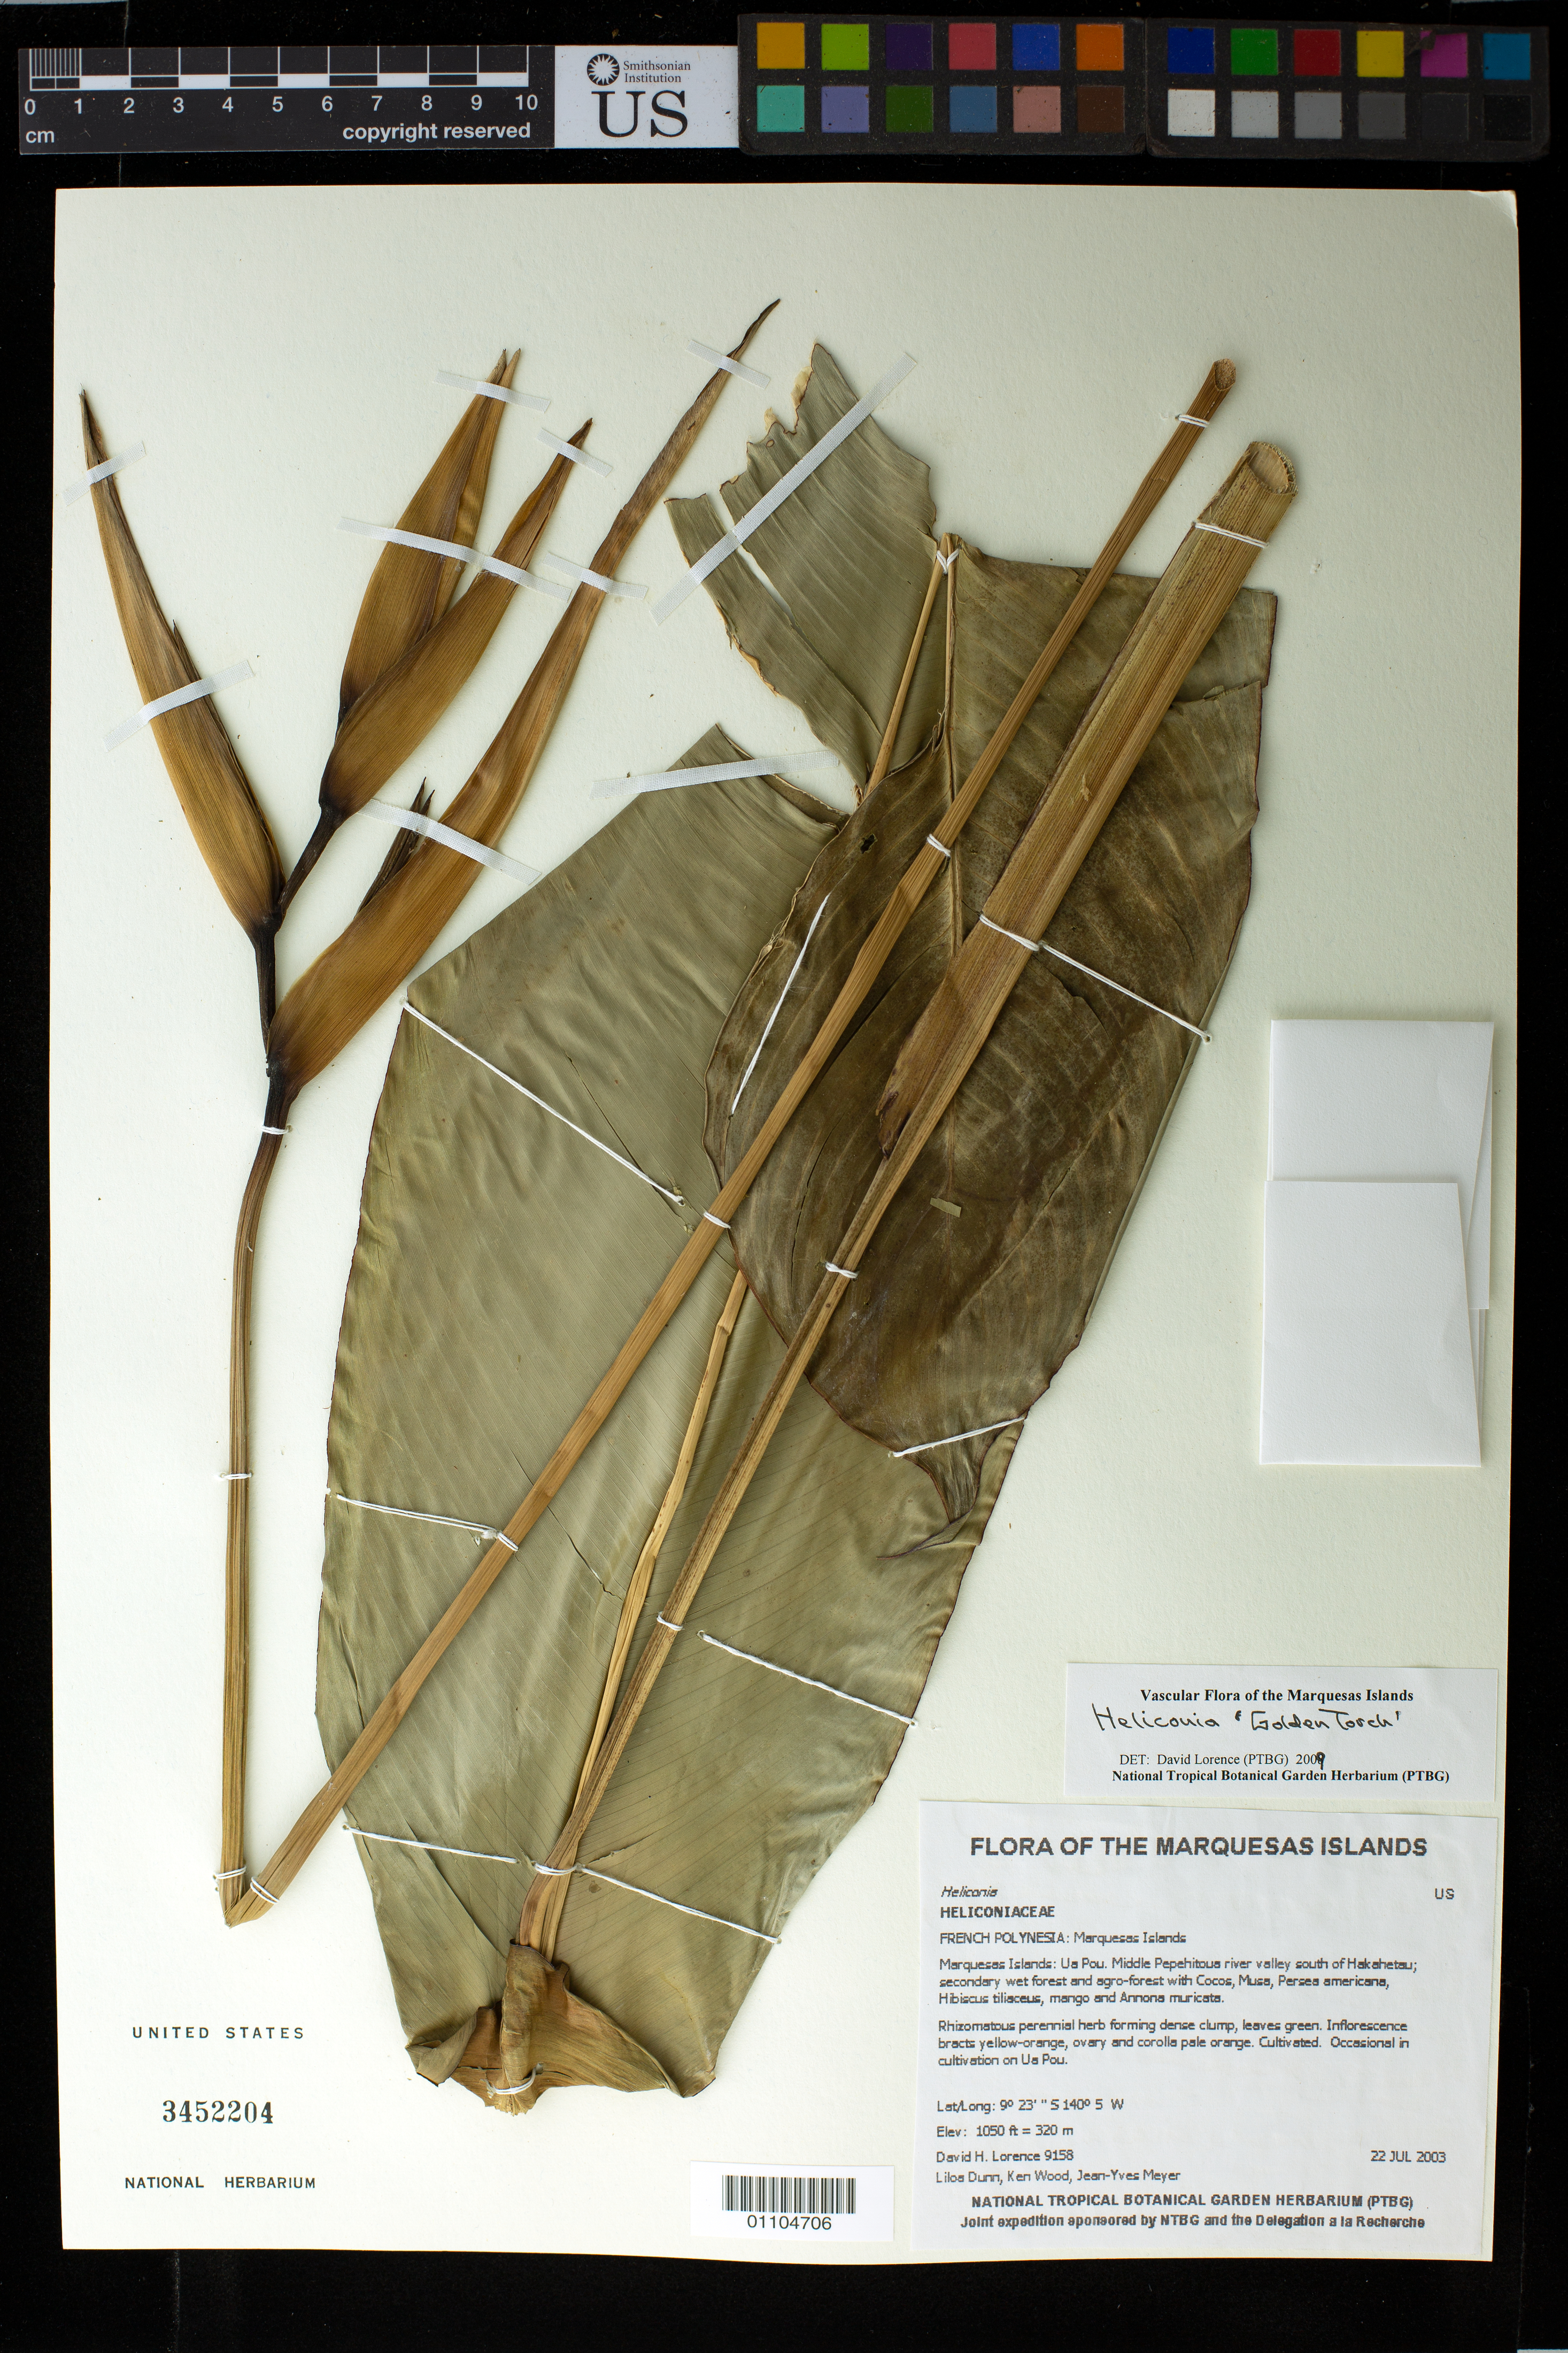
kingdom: Plantae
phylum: Tracheophyta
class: Liliopsida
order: Zingiberales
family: Heliconiaceae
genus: Heliconia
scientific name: Heliconia psittacorum x H. spathocircinata Aristeg.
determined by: Lorence, David H., (PTBG), National Tropical Botanical Garden (UNITED STATES)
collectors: D. Lorence, L. Dunn, K. R. Wood & J.-Y. Meyer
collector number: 9158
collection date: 2003-07-22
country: French Polynesia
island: Ua Pou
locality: Middle Pepehitoua river valley south of Hakahetau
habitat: Secondary wet forest and agro-forest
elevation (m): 320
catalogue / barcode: US 3452204